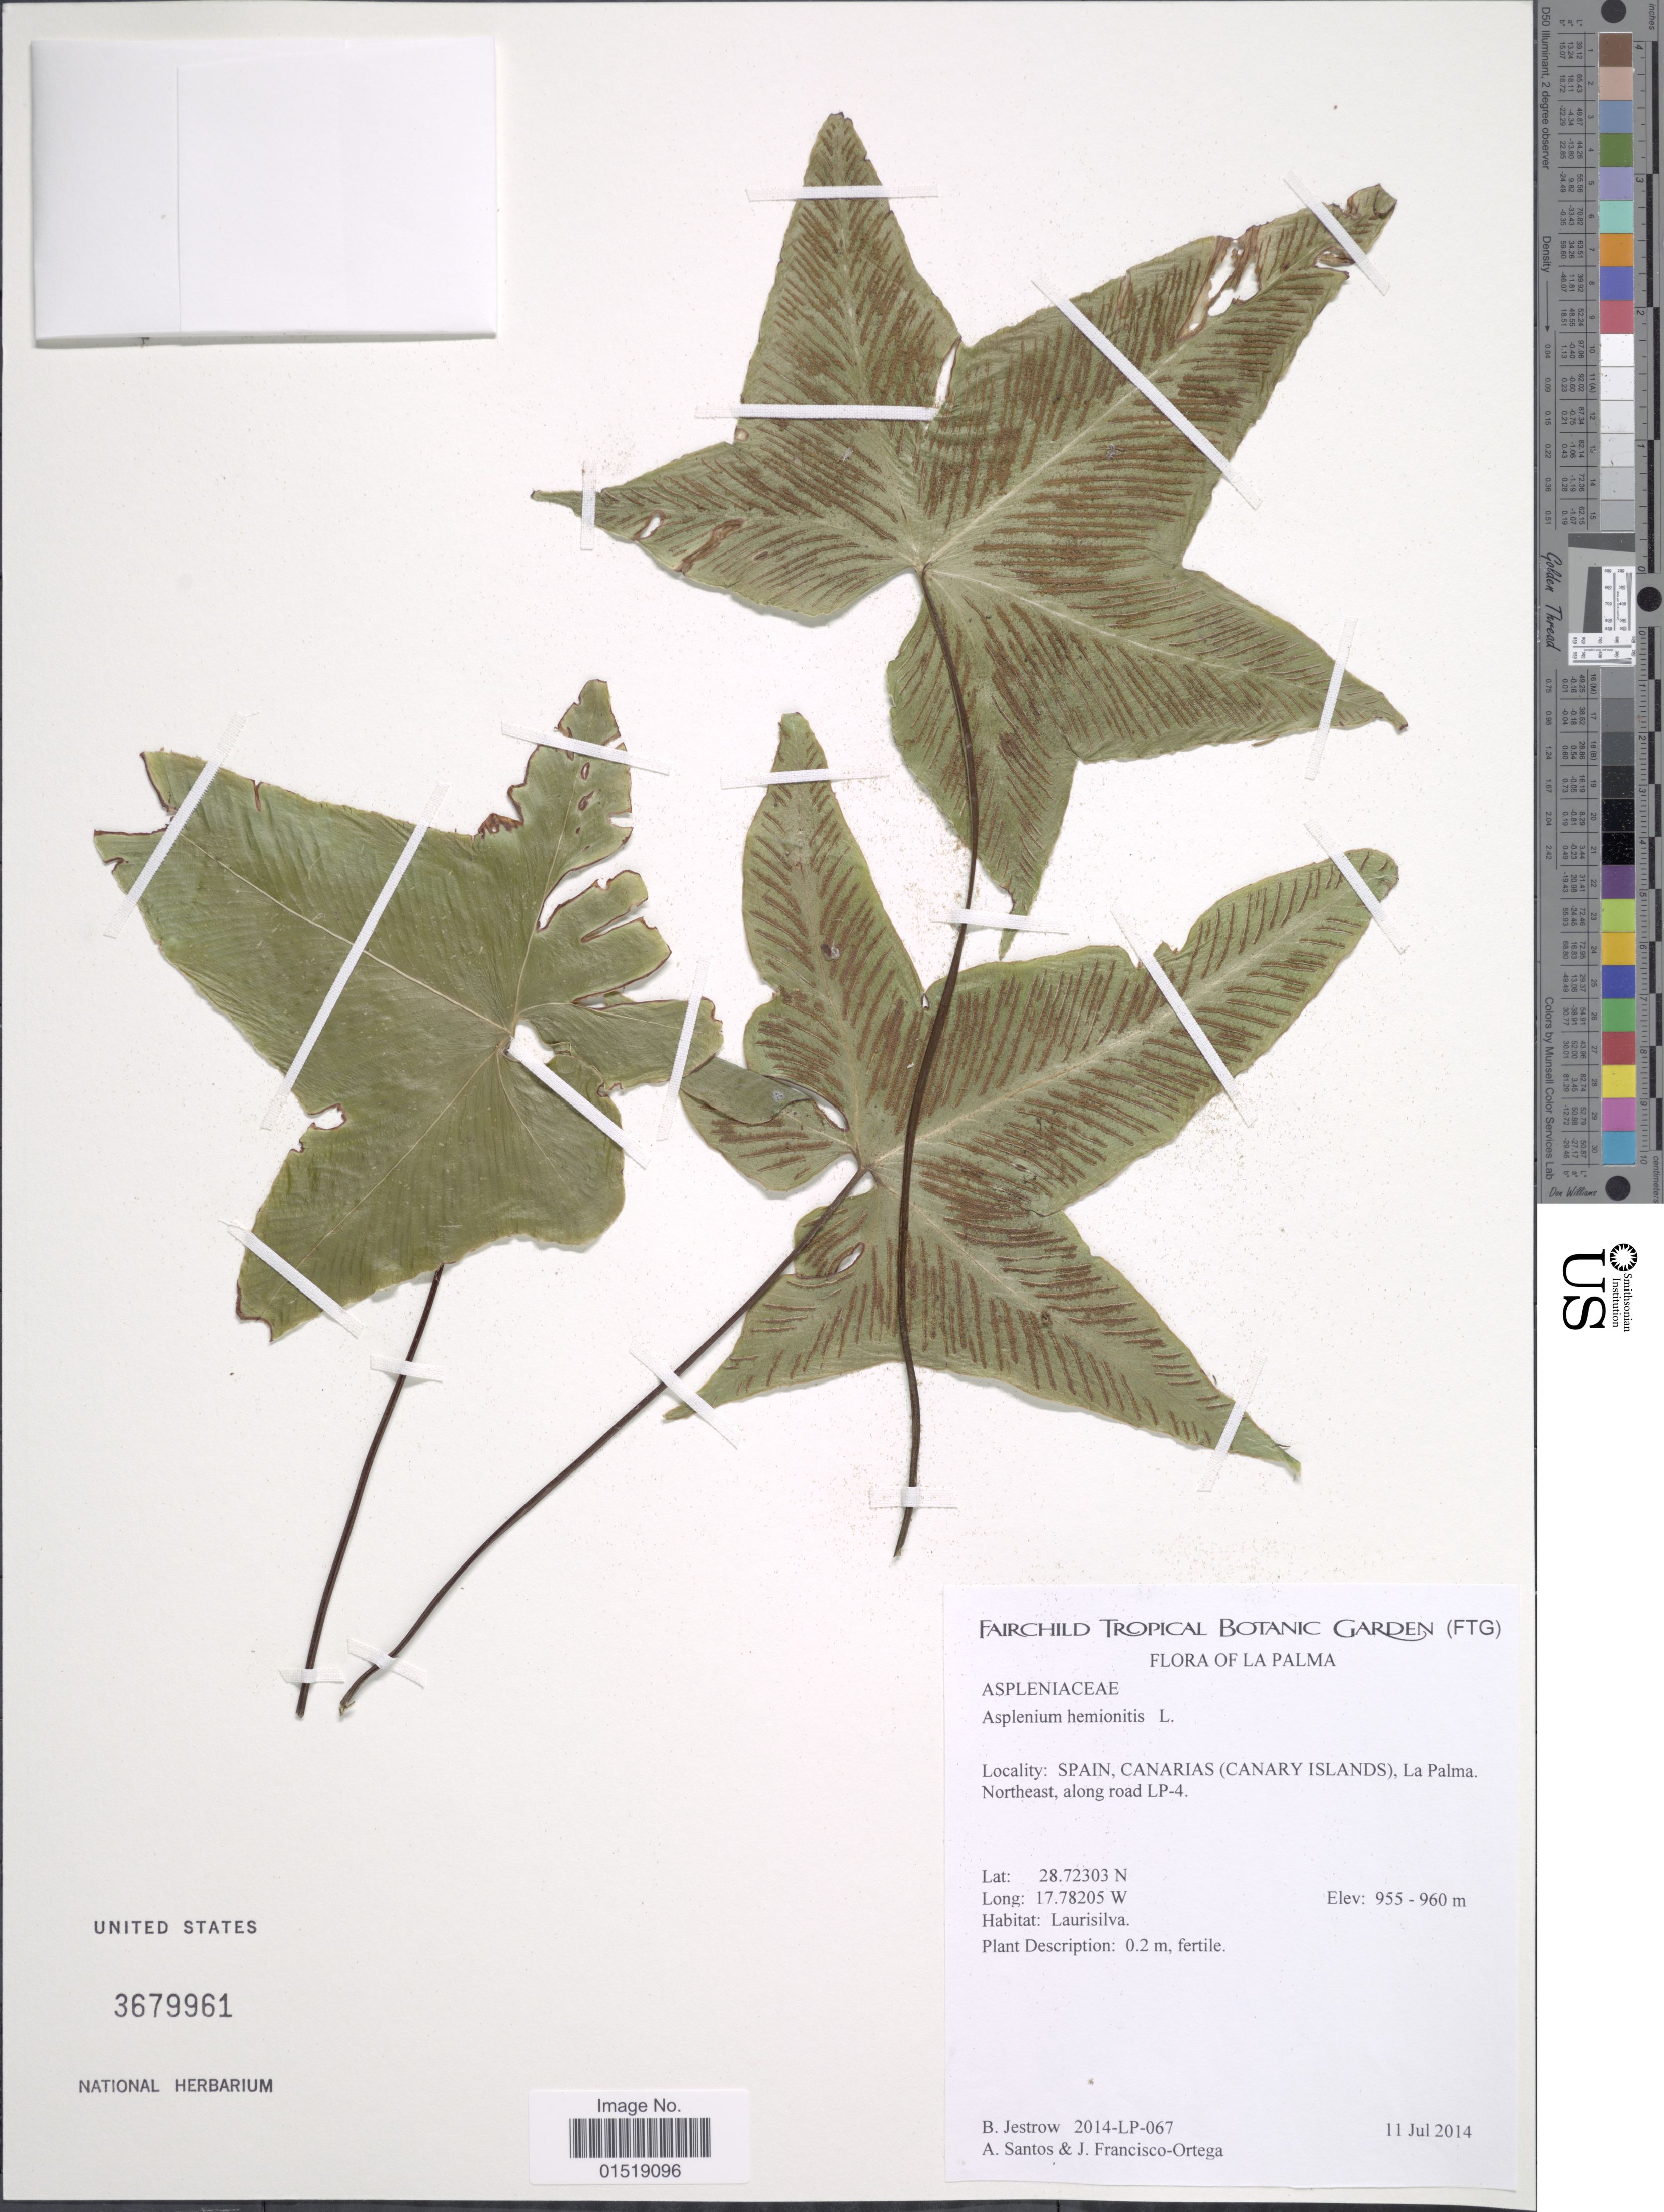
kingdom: Plantae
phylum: Tracheophyta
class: Polypodiopsida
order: Polypodiales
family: Aspleniaceae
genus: Asplenium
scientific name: Asplenium hemionitis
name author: L.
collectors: B. Jestrow, A. Santos & J. Ortega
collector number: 2014-LP-067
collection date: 2014-07-11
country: Spain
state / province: Canarias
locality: La Palma. Spain, Canarias (Canary Islans), Northeast, along road LP-4.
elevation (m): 955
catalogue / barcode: US 3679961